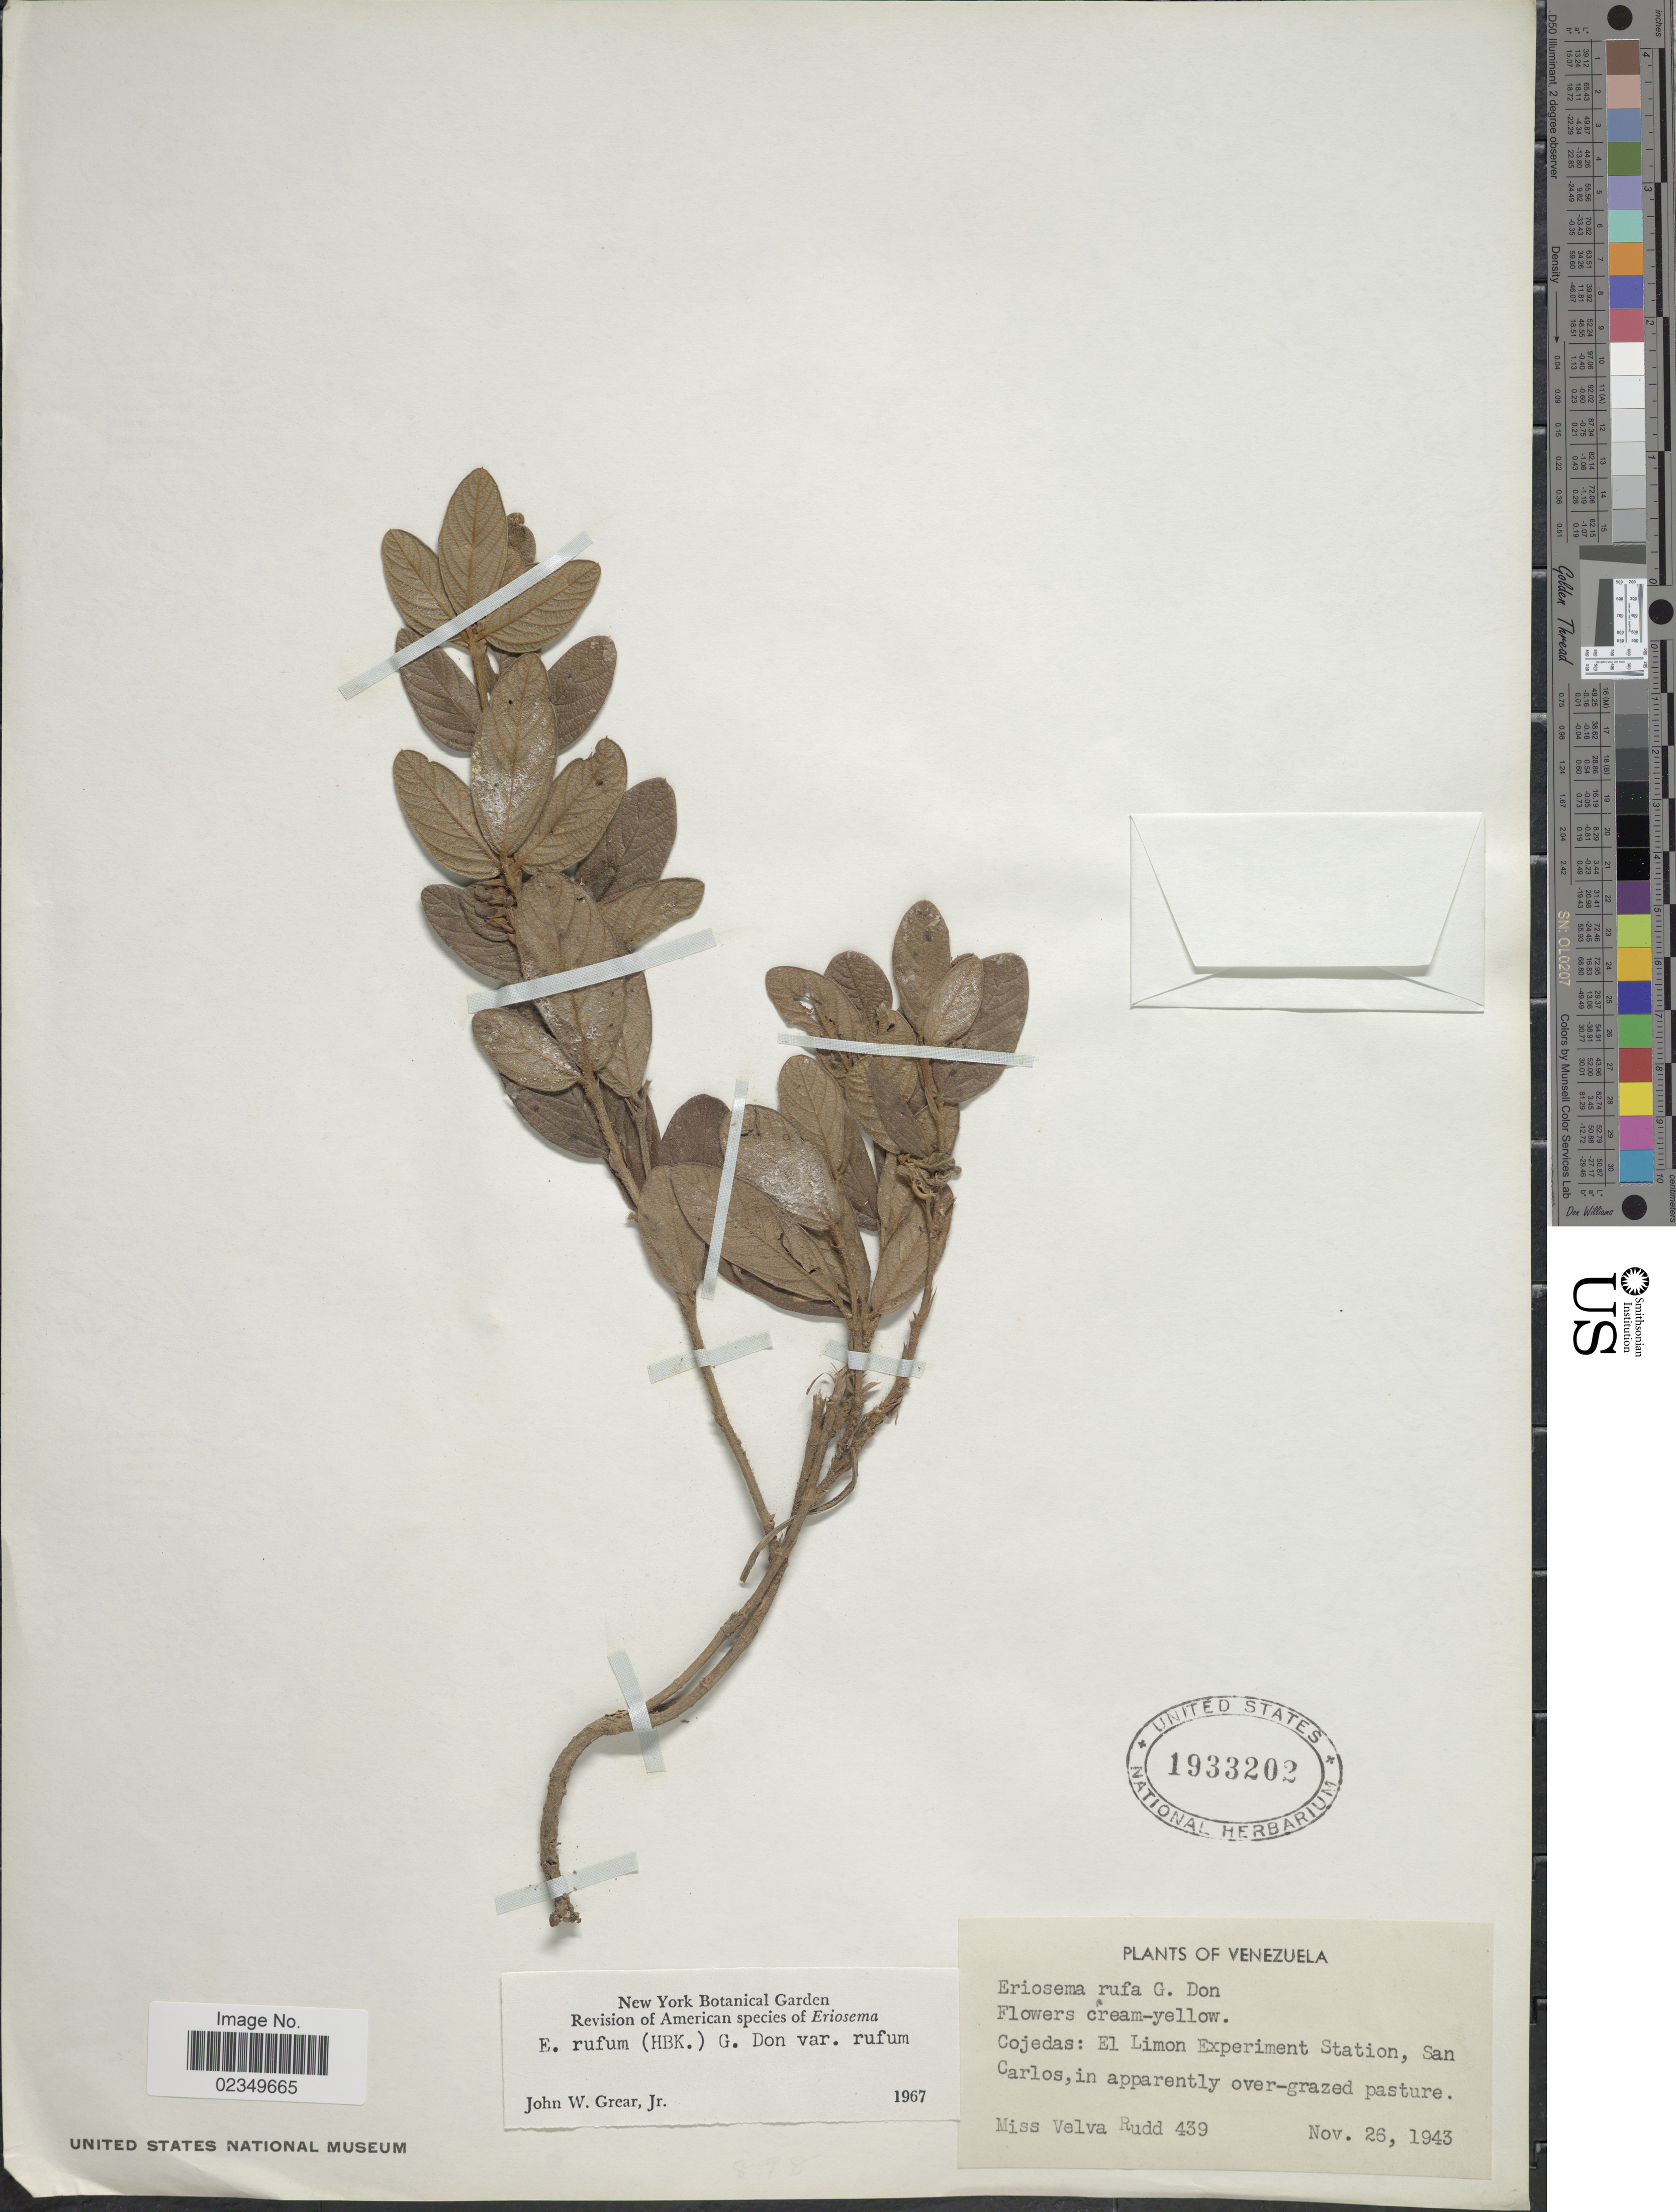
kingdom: Plantae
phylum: Tracheophyta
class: Magnoliopsida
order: Fabales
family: Fabaceae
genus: Eriosema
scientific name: Eriosema rufum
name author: (Kunth) G. Don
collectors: V. E. Rudd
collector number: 439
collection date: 1943-11-26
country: Venezuela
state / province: Cojedes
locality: Cojedas: El Limon Experiment Station, San Carlos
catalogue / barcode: US 1933202